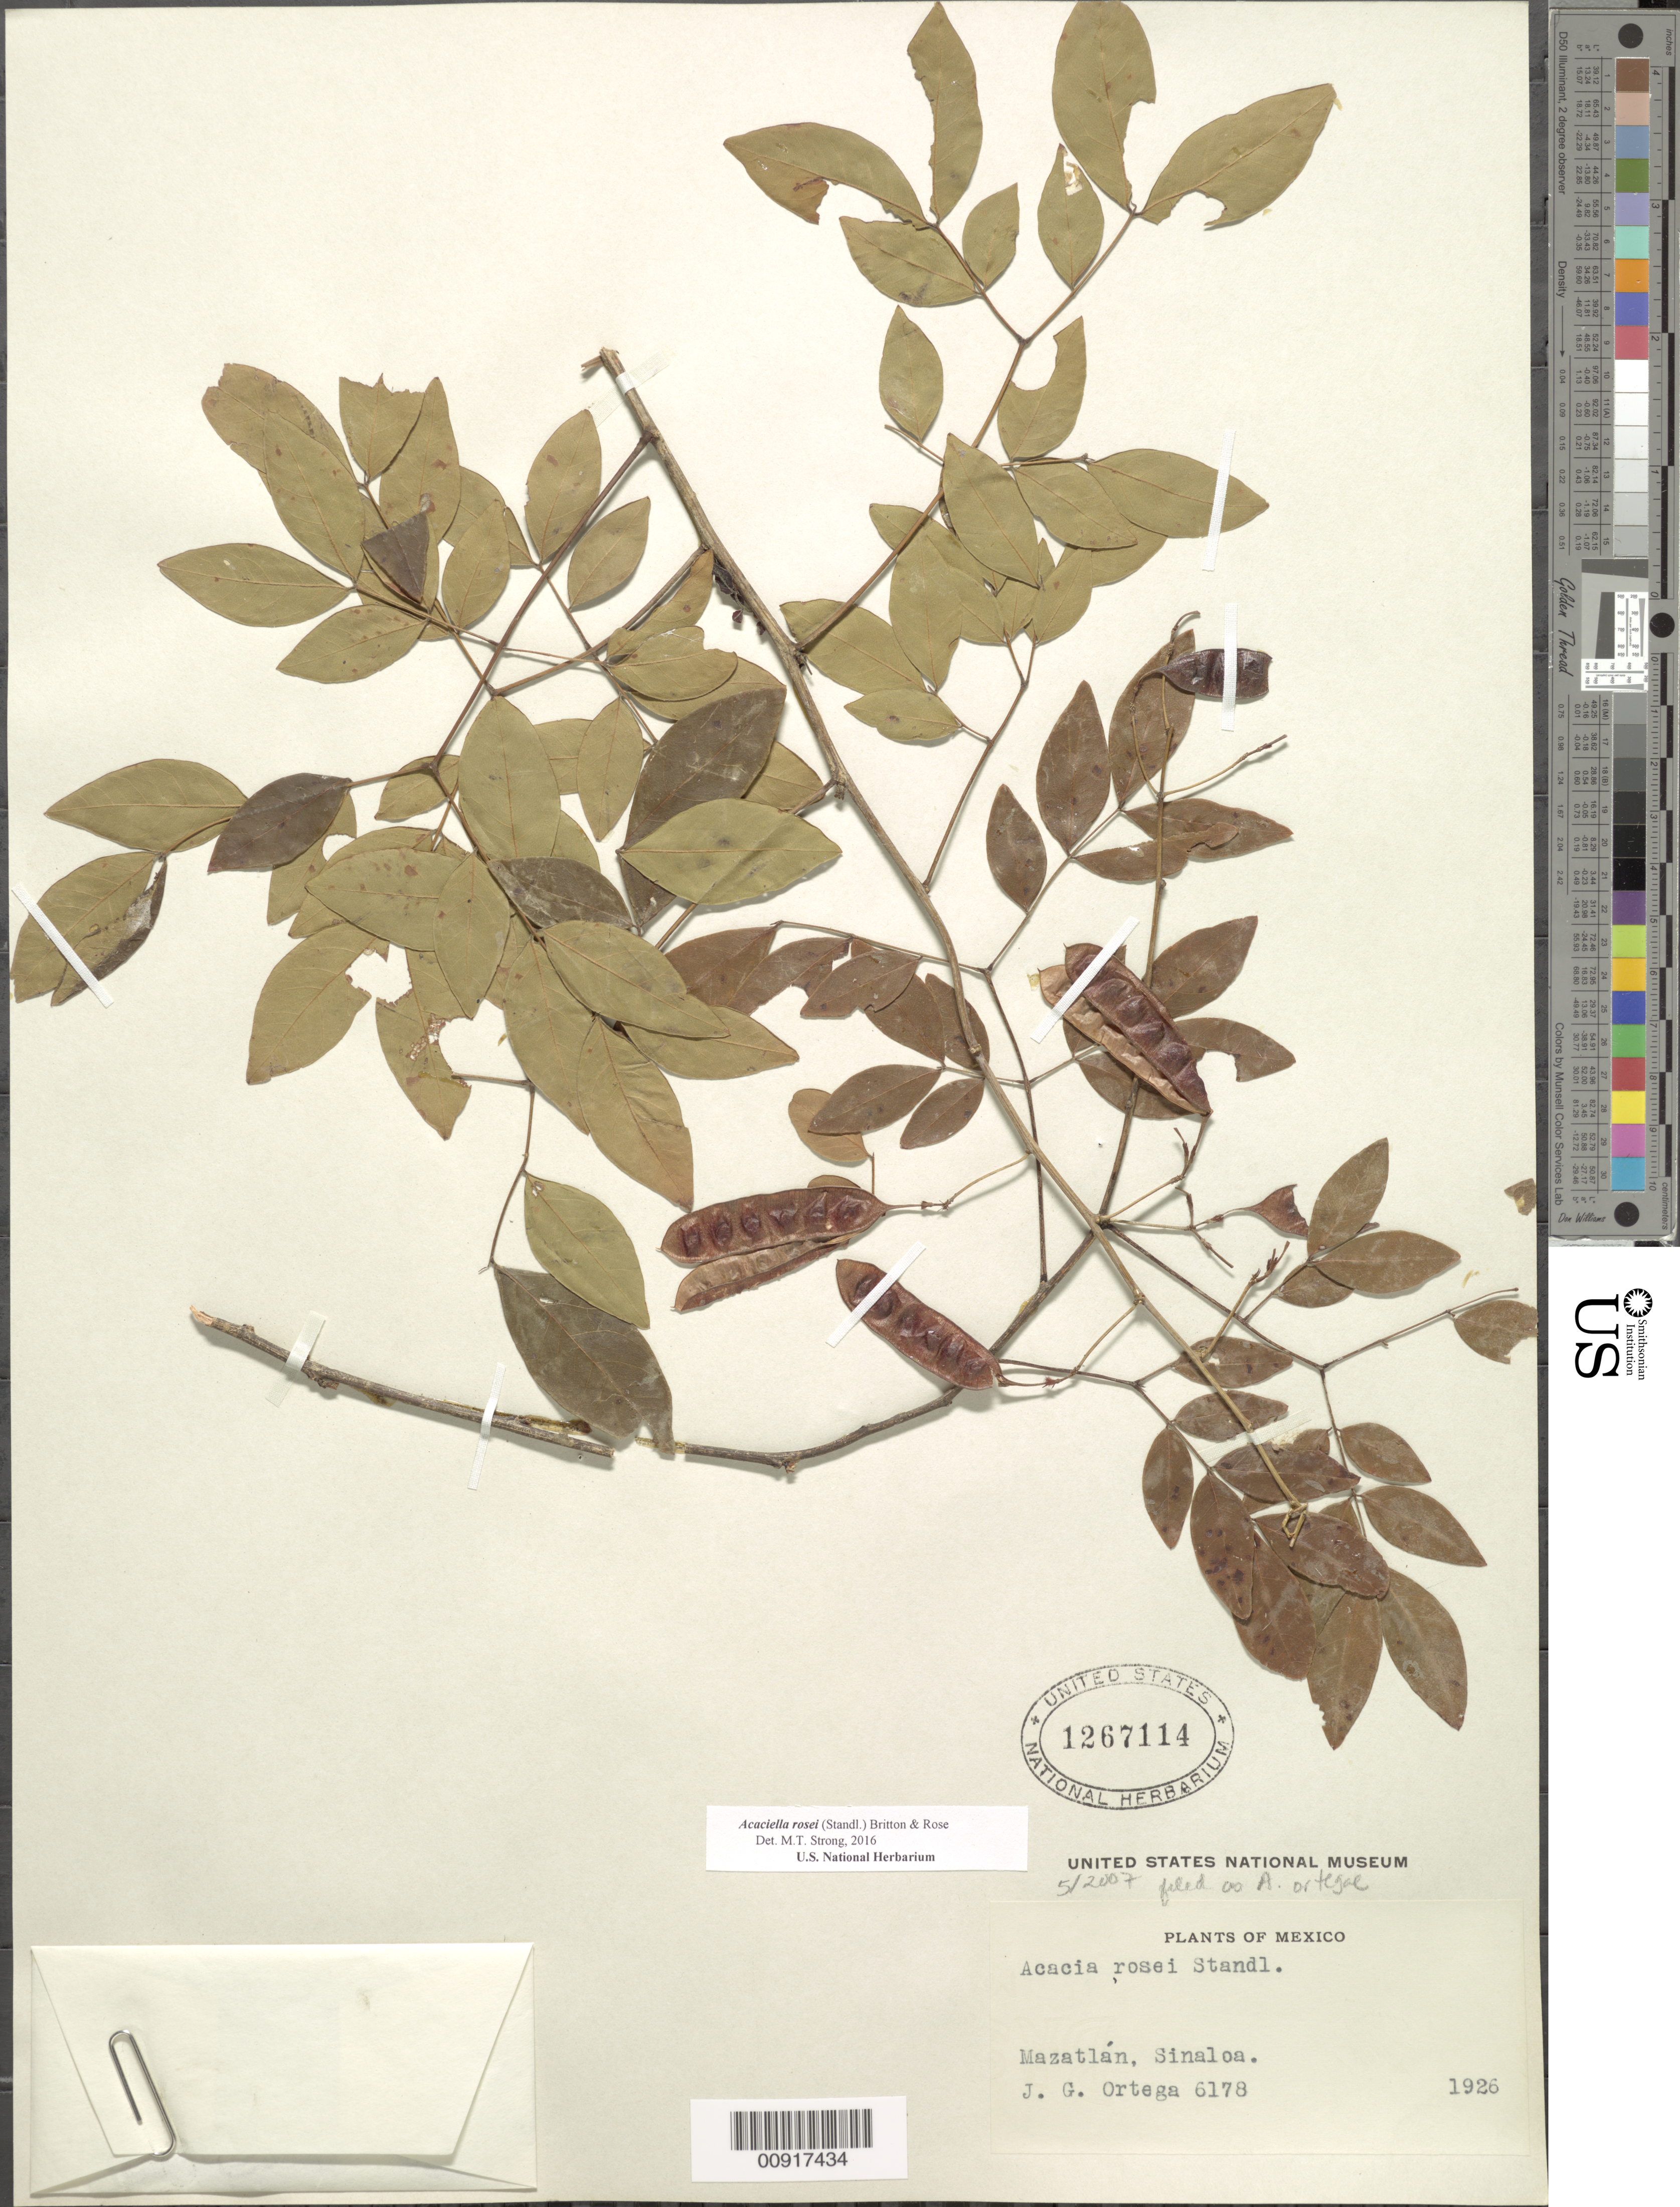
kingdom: Plantae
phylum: Tracheophyta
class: Magnoliopsida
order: Fabales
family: Fabaceae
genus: Acaciella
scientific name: Acaciella rosei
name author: (Standl.) Britton & Rose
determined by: Strong, M. T., (US), Smithsonian Institution - National Museum of Natural History (UNITED STATES)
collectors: J. Ortega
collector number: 6178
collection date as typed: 1926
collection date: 1926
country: Mexico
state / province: Sinaloa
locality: Mazatlán, Sinaloa.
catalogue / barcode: US 1267114